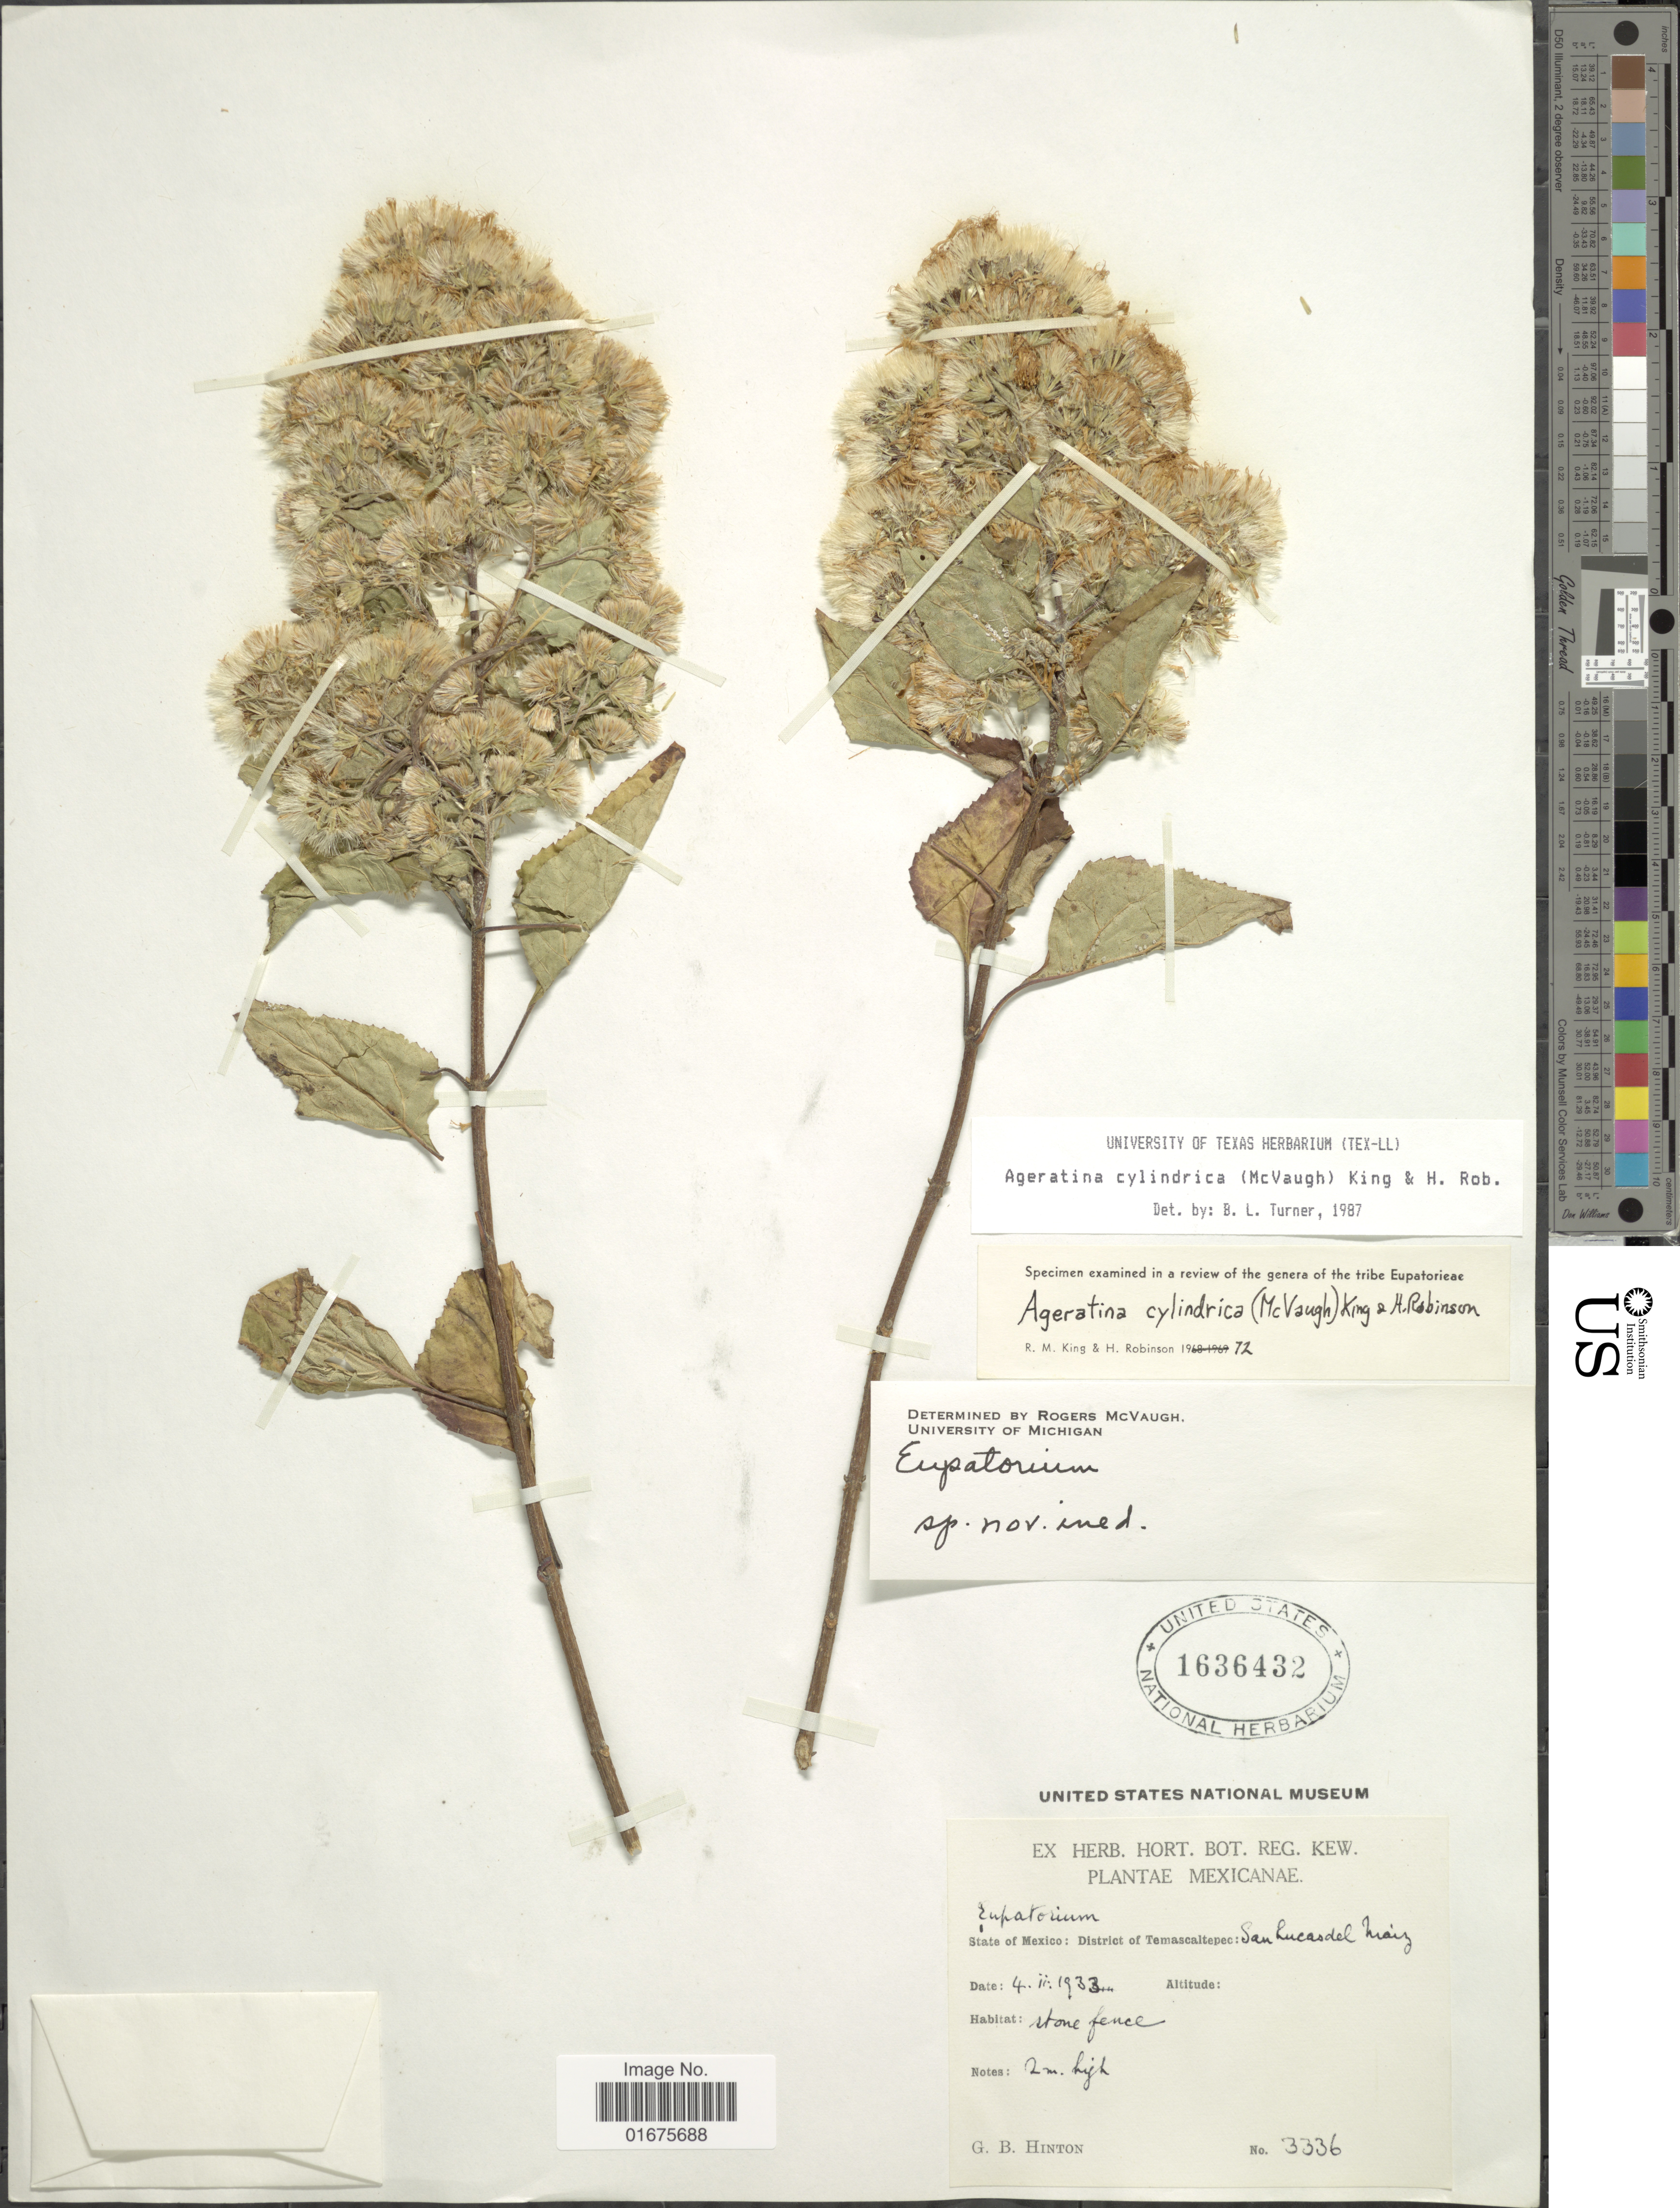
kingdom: Plantae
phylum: Tracheophyta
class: Magnoliopsida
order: Asterales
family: Asteraceae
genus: Ageratina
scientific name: Ageratina cylindrica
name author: (Mc Vaugh) R.M. King & H. Rob.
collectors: G. B. Hinton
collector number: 3336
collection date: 1933-02-04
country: Mexico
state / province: México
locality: District of Temascaltepec: San Lucas del Maiz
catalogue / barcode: US 1636432